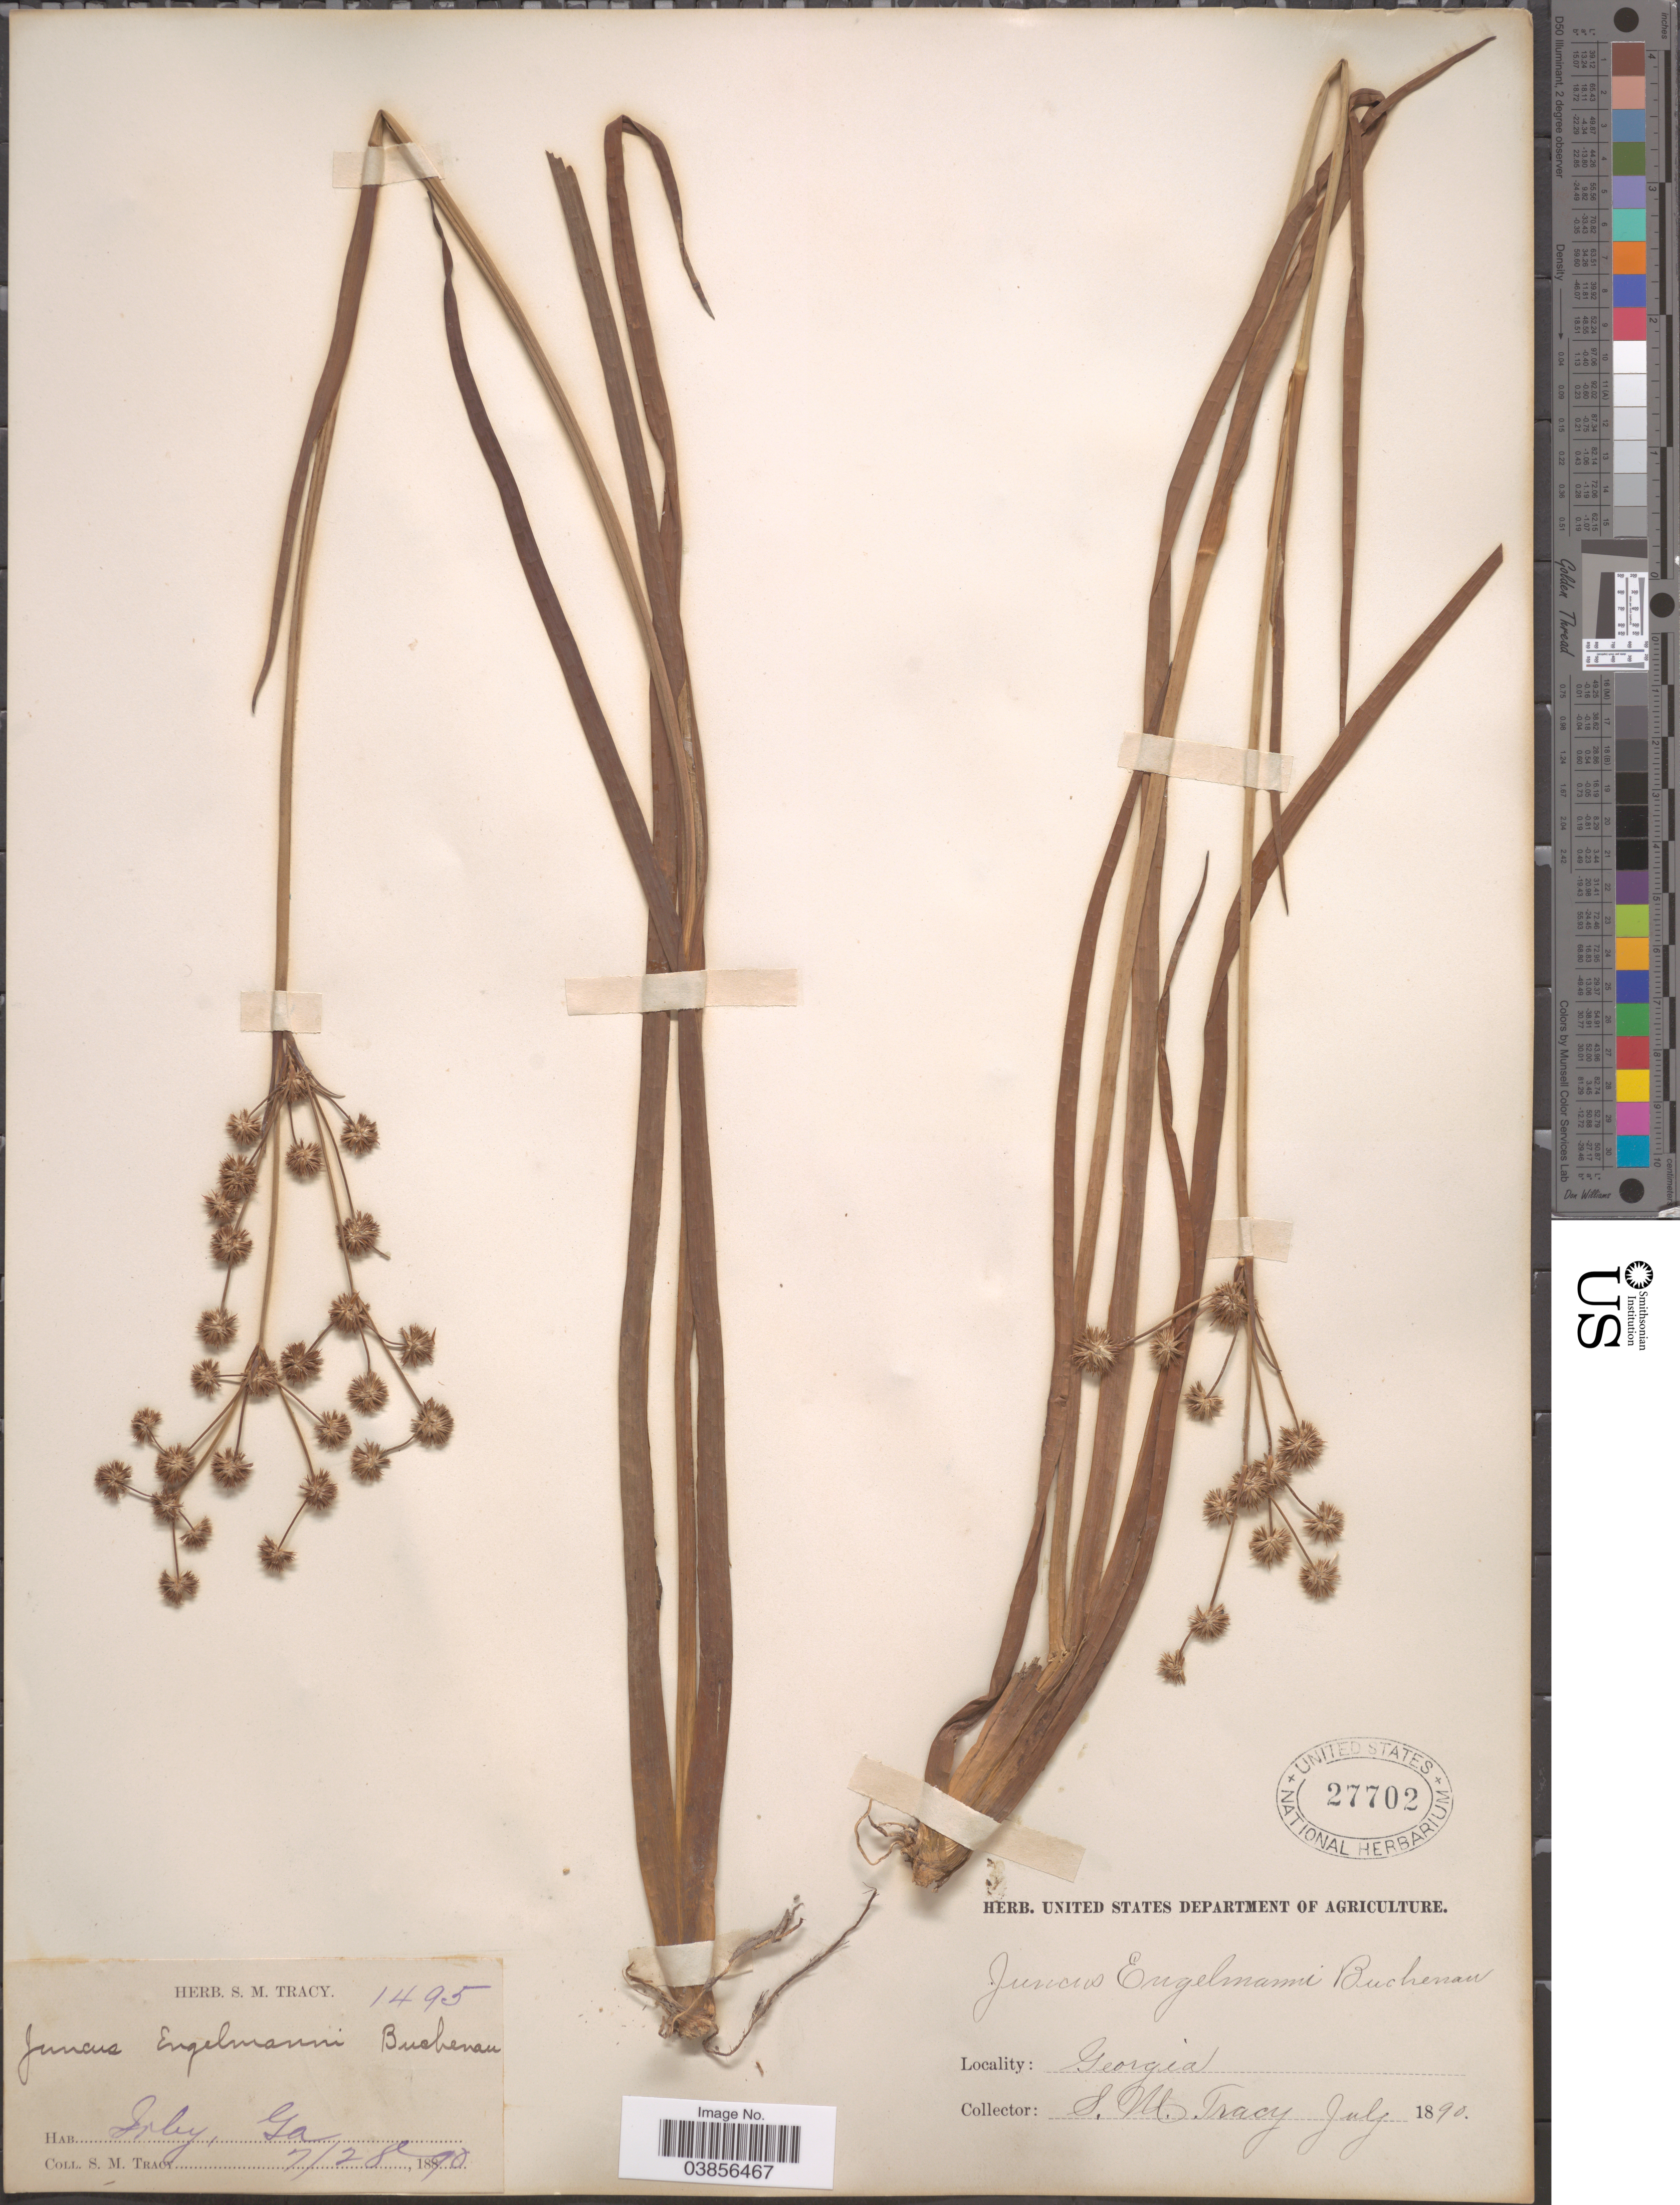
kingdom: Plantae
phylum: Tracheophyta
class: Liliopsida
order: Poales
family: Juncaceae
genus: Juncus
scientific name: Juncus polycephalus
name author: Michx.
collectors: S. M. Tracy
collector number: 1495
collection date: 1890-07-28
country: United States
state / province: Georgia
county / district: Wilkinson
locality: Ivey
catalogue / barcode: US 27702